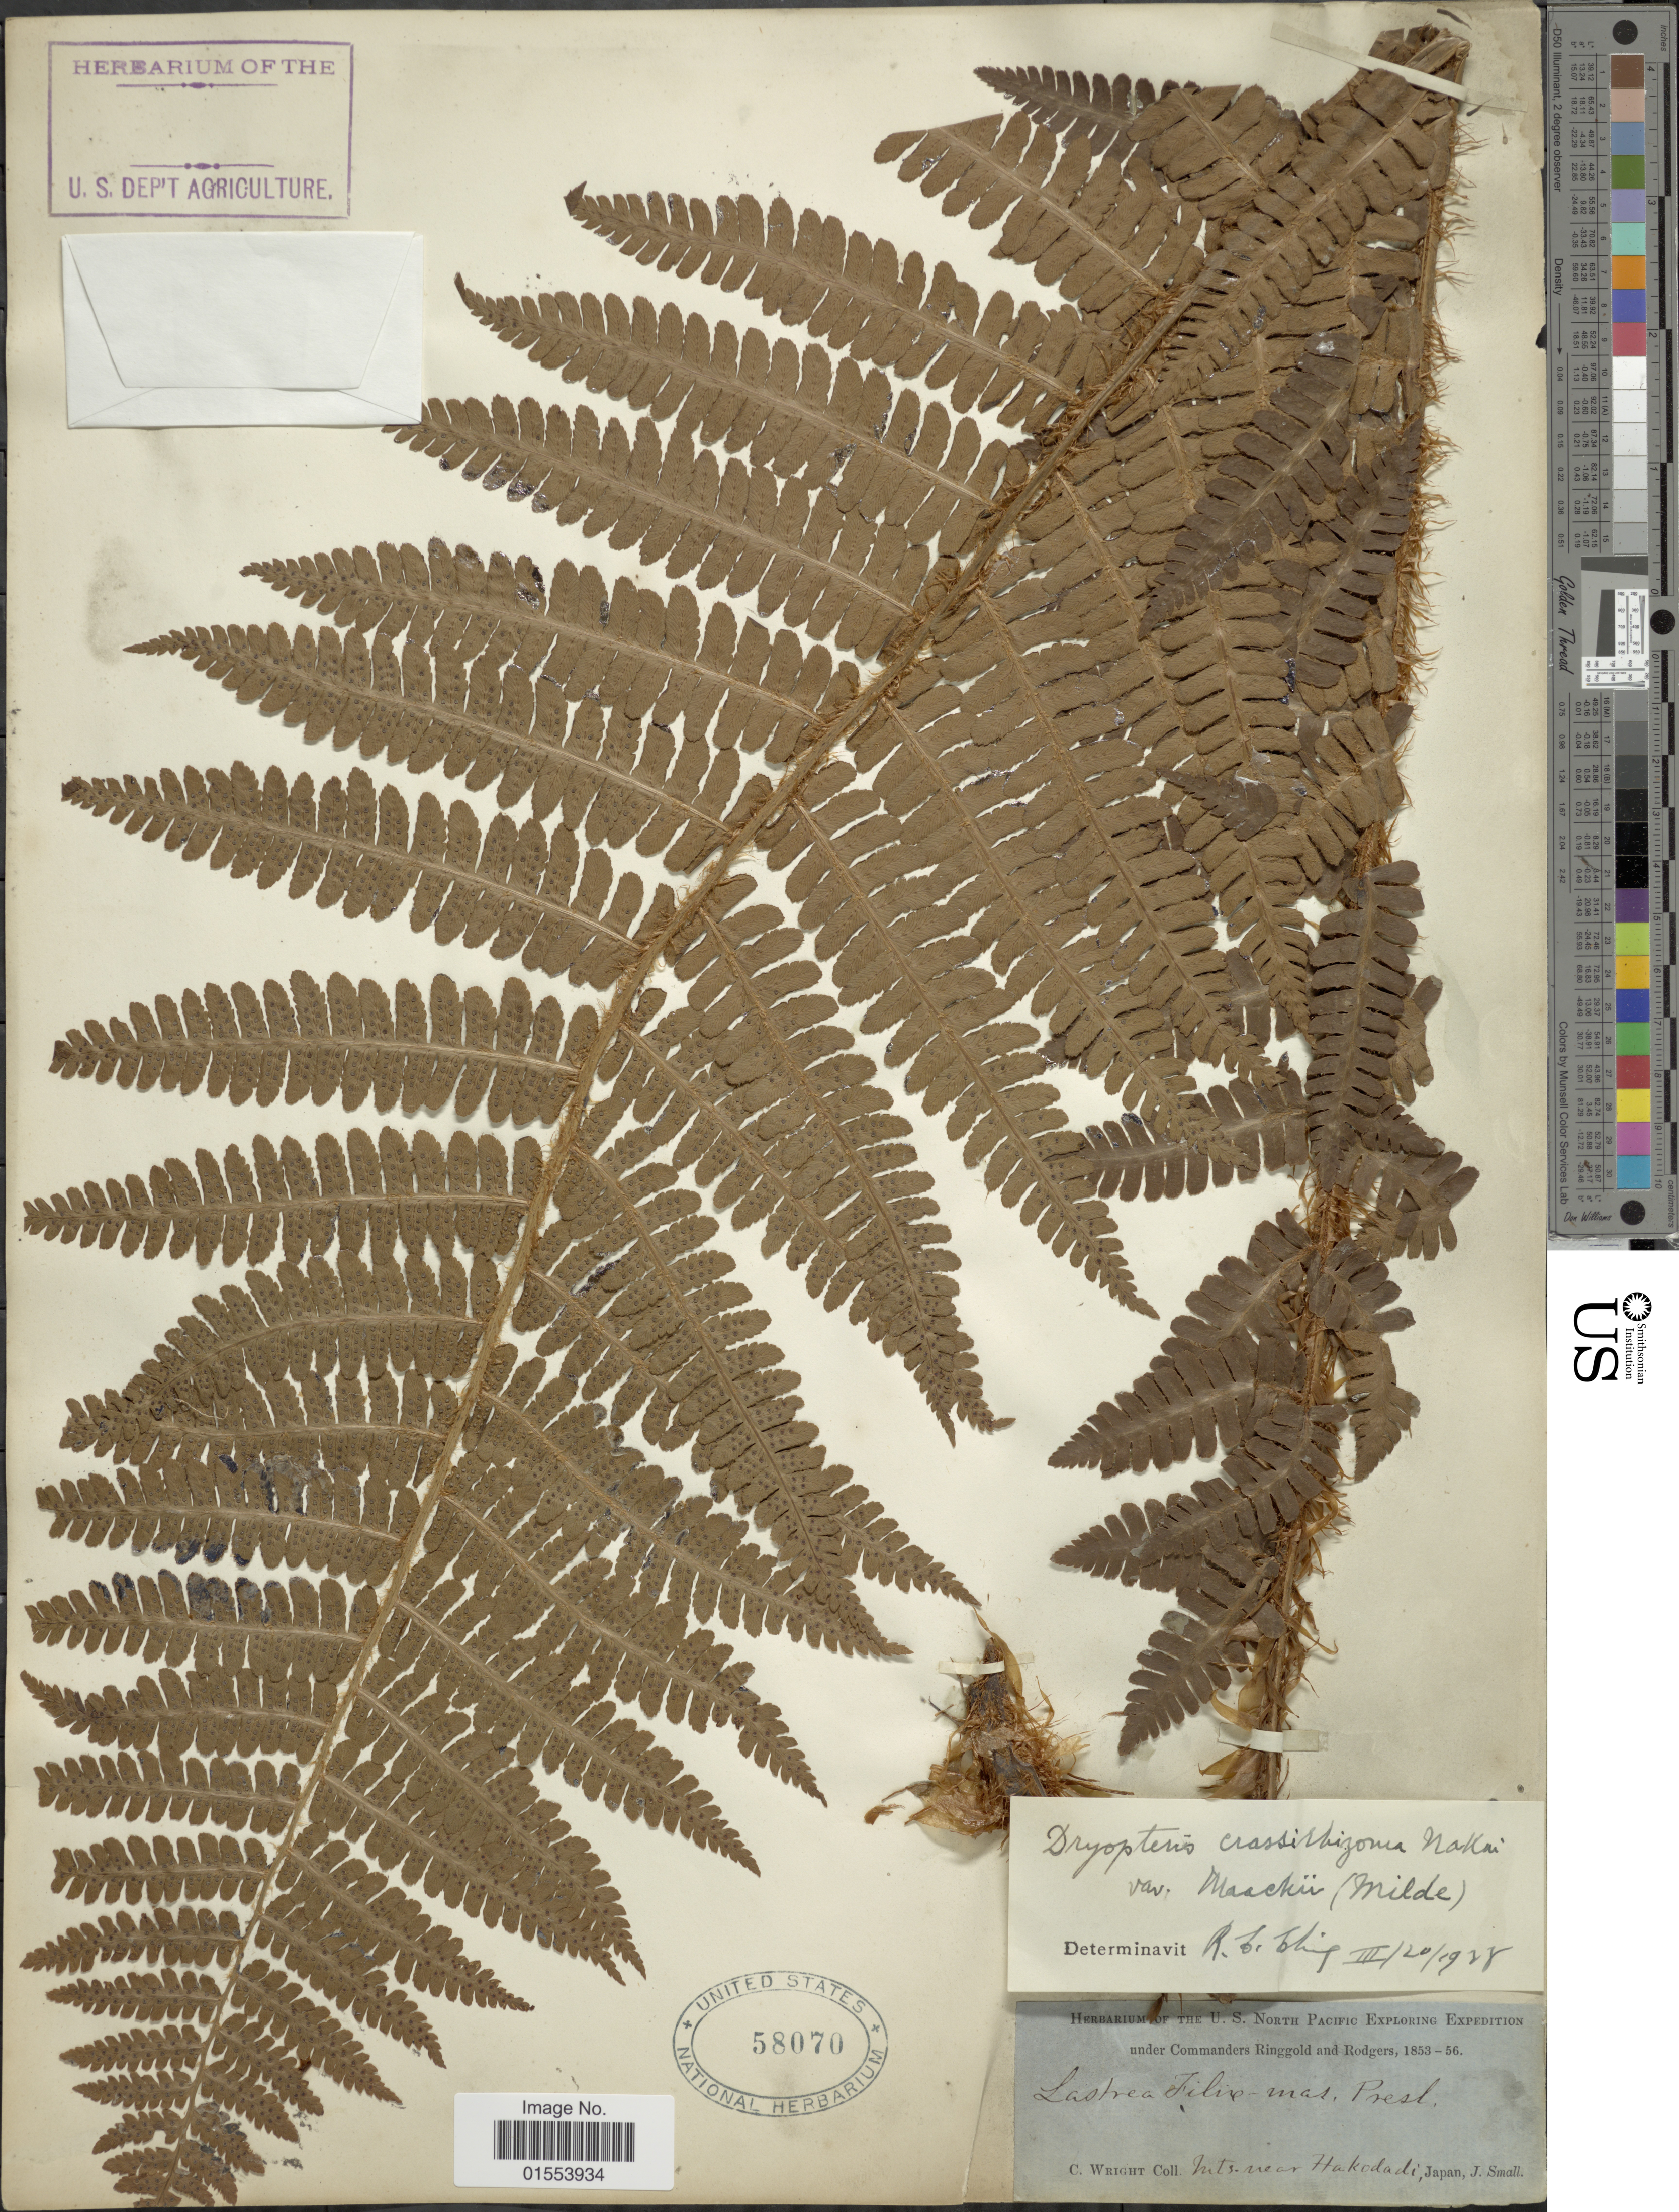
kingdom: Plantae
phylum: Tracheophyta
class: Polypodiopsida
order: Polypodiales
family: Dryopteridaceae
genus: Dryopteris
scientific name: Dryopteris crassirhizoma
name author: Nakai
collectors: C. Wright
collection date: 1853/1856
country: Japan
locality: Mts. near Hakodadi, Japan.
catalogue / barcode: US 58070